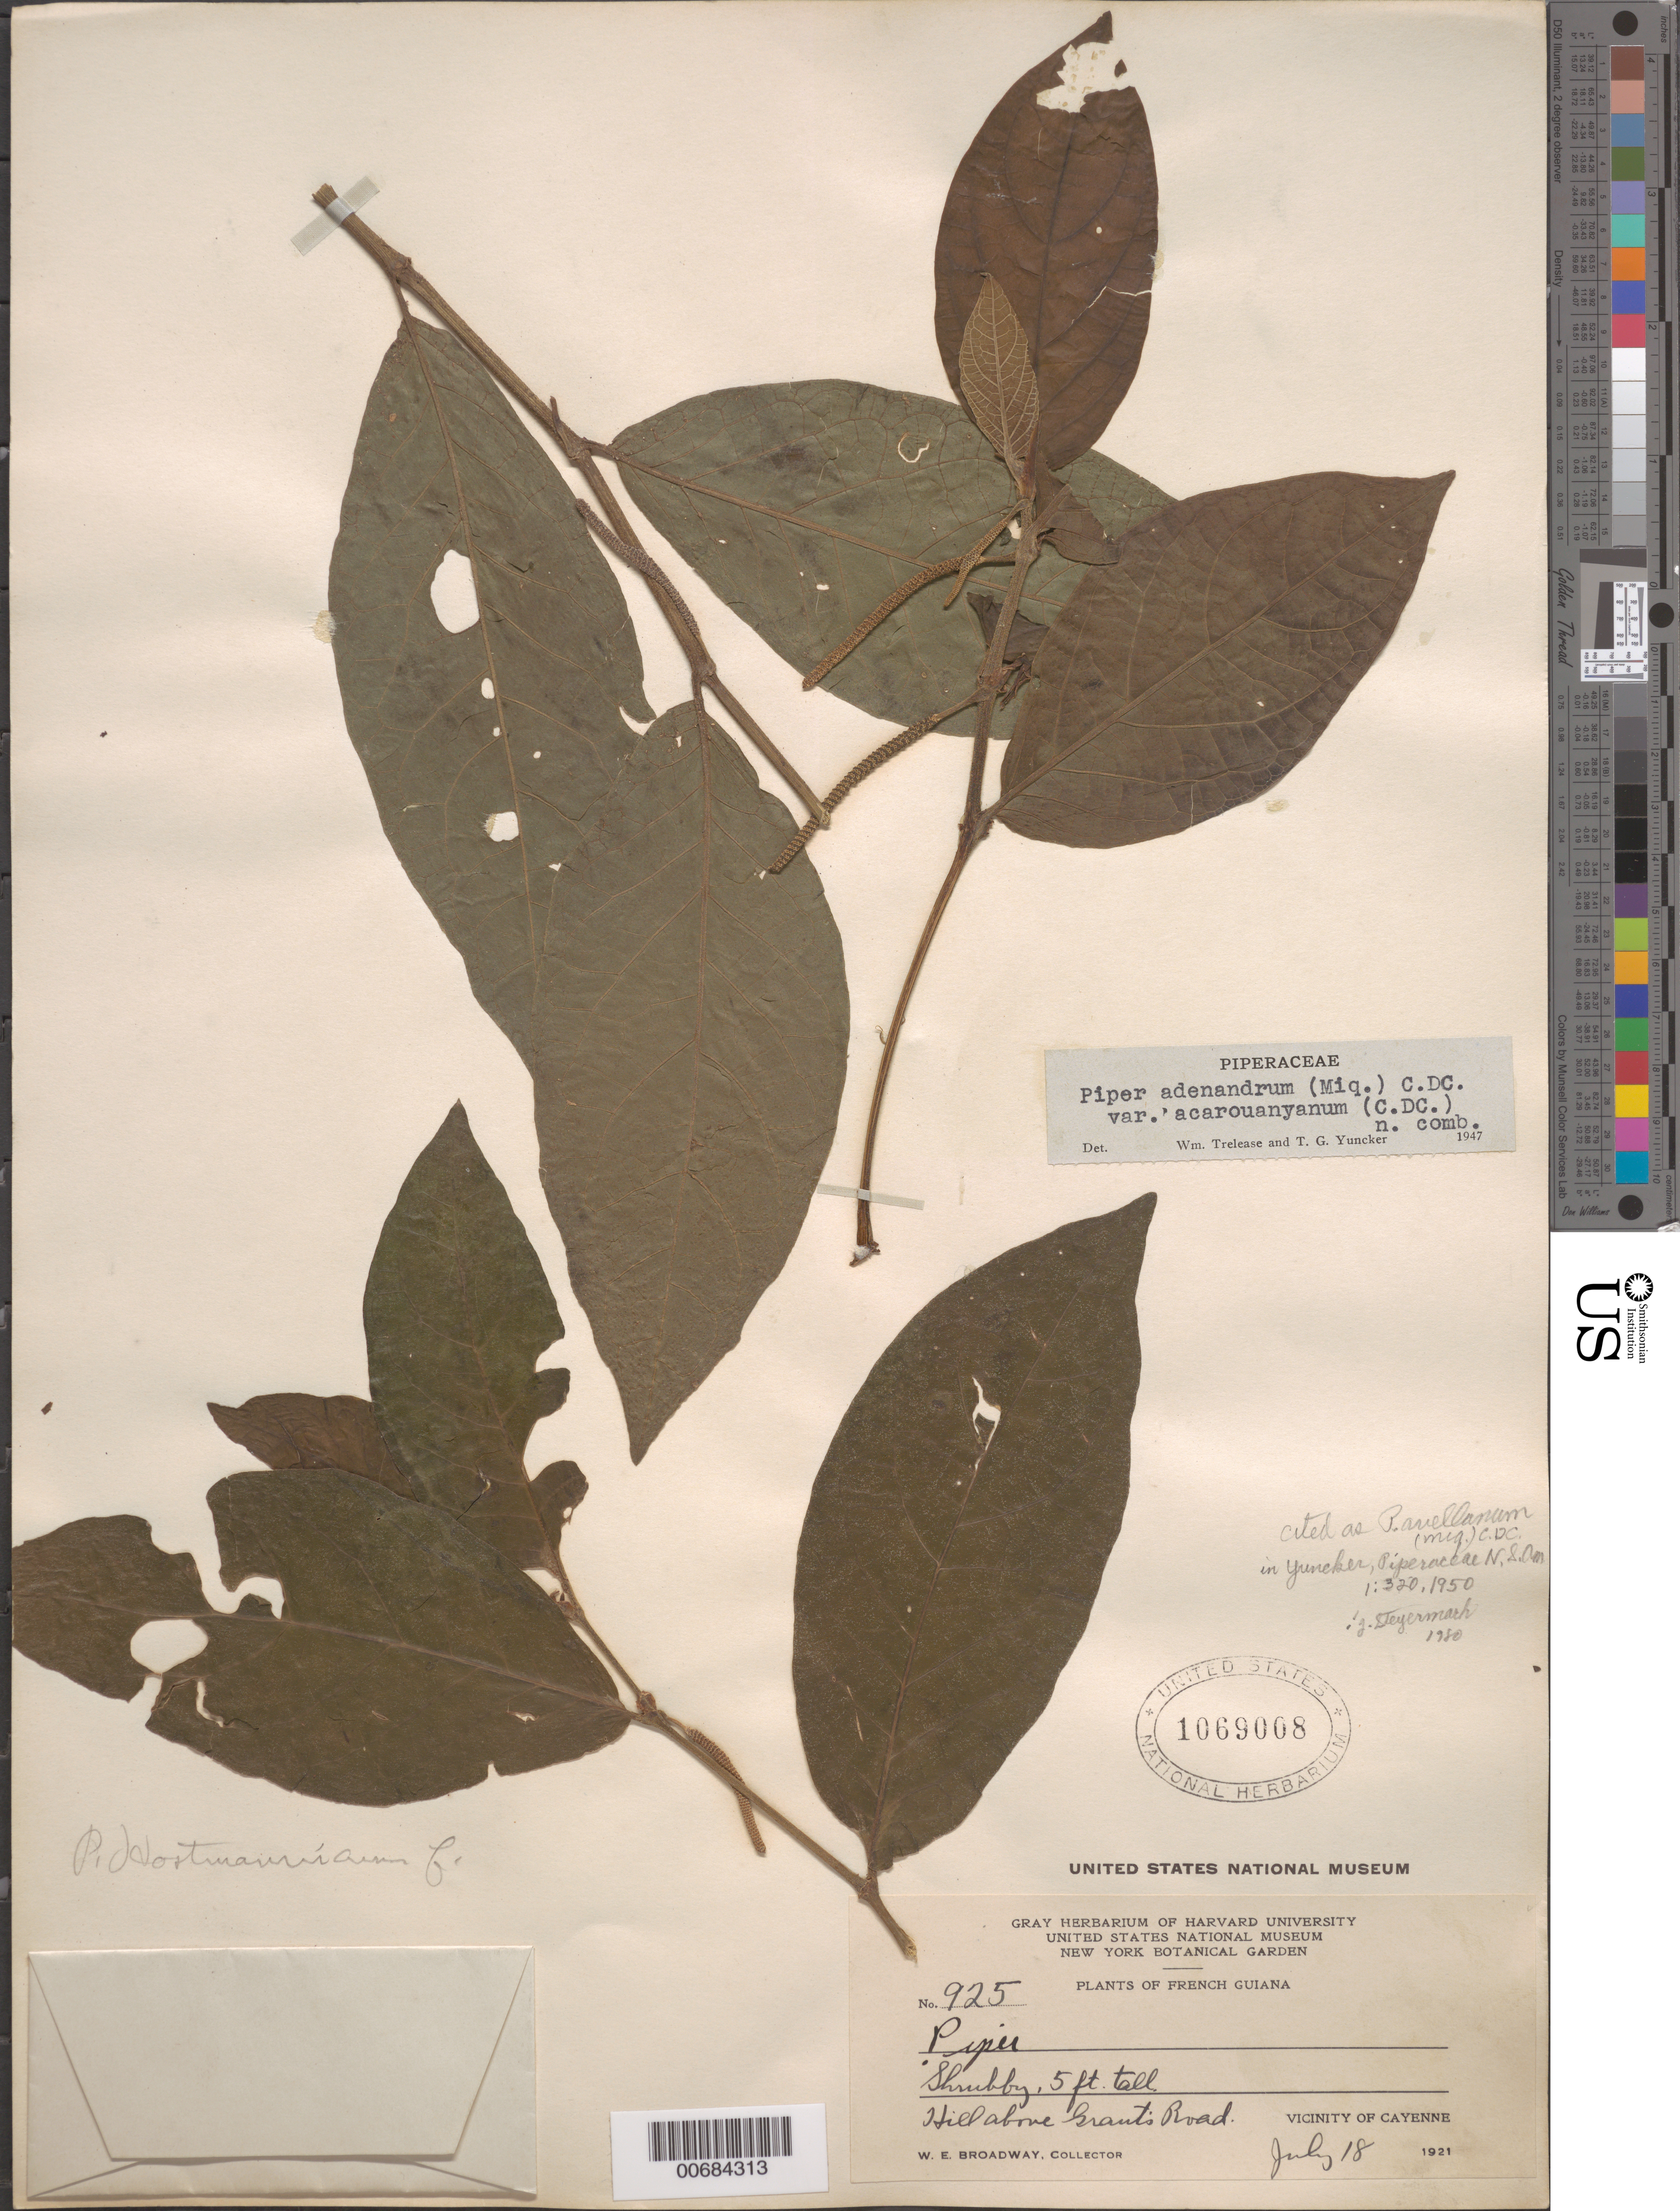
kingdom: Plantae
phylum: Tracheophyta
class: Magnoliopsida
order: Piperales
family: Piperaceae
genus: Piper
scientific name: Piper avellanum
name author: (Miq.) C. DC.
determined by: Steyermark, Julian A., (VEN)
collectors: W. E. Broadway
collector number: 925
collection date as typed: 18-Jul-21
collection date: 1921-07-18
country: French Guiana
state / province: Cayenne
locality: Cayenne, vic., hill above Grant's Road, Matabon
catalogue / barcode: US 1069008